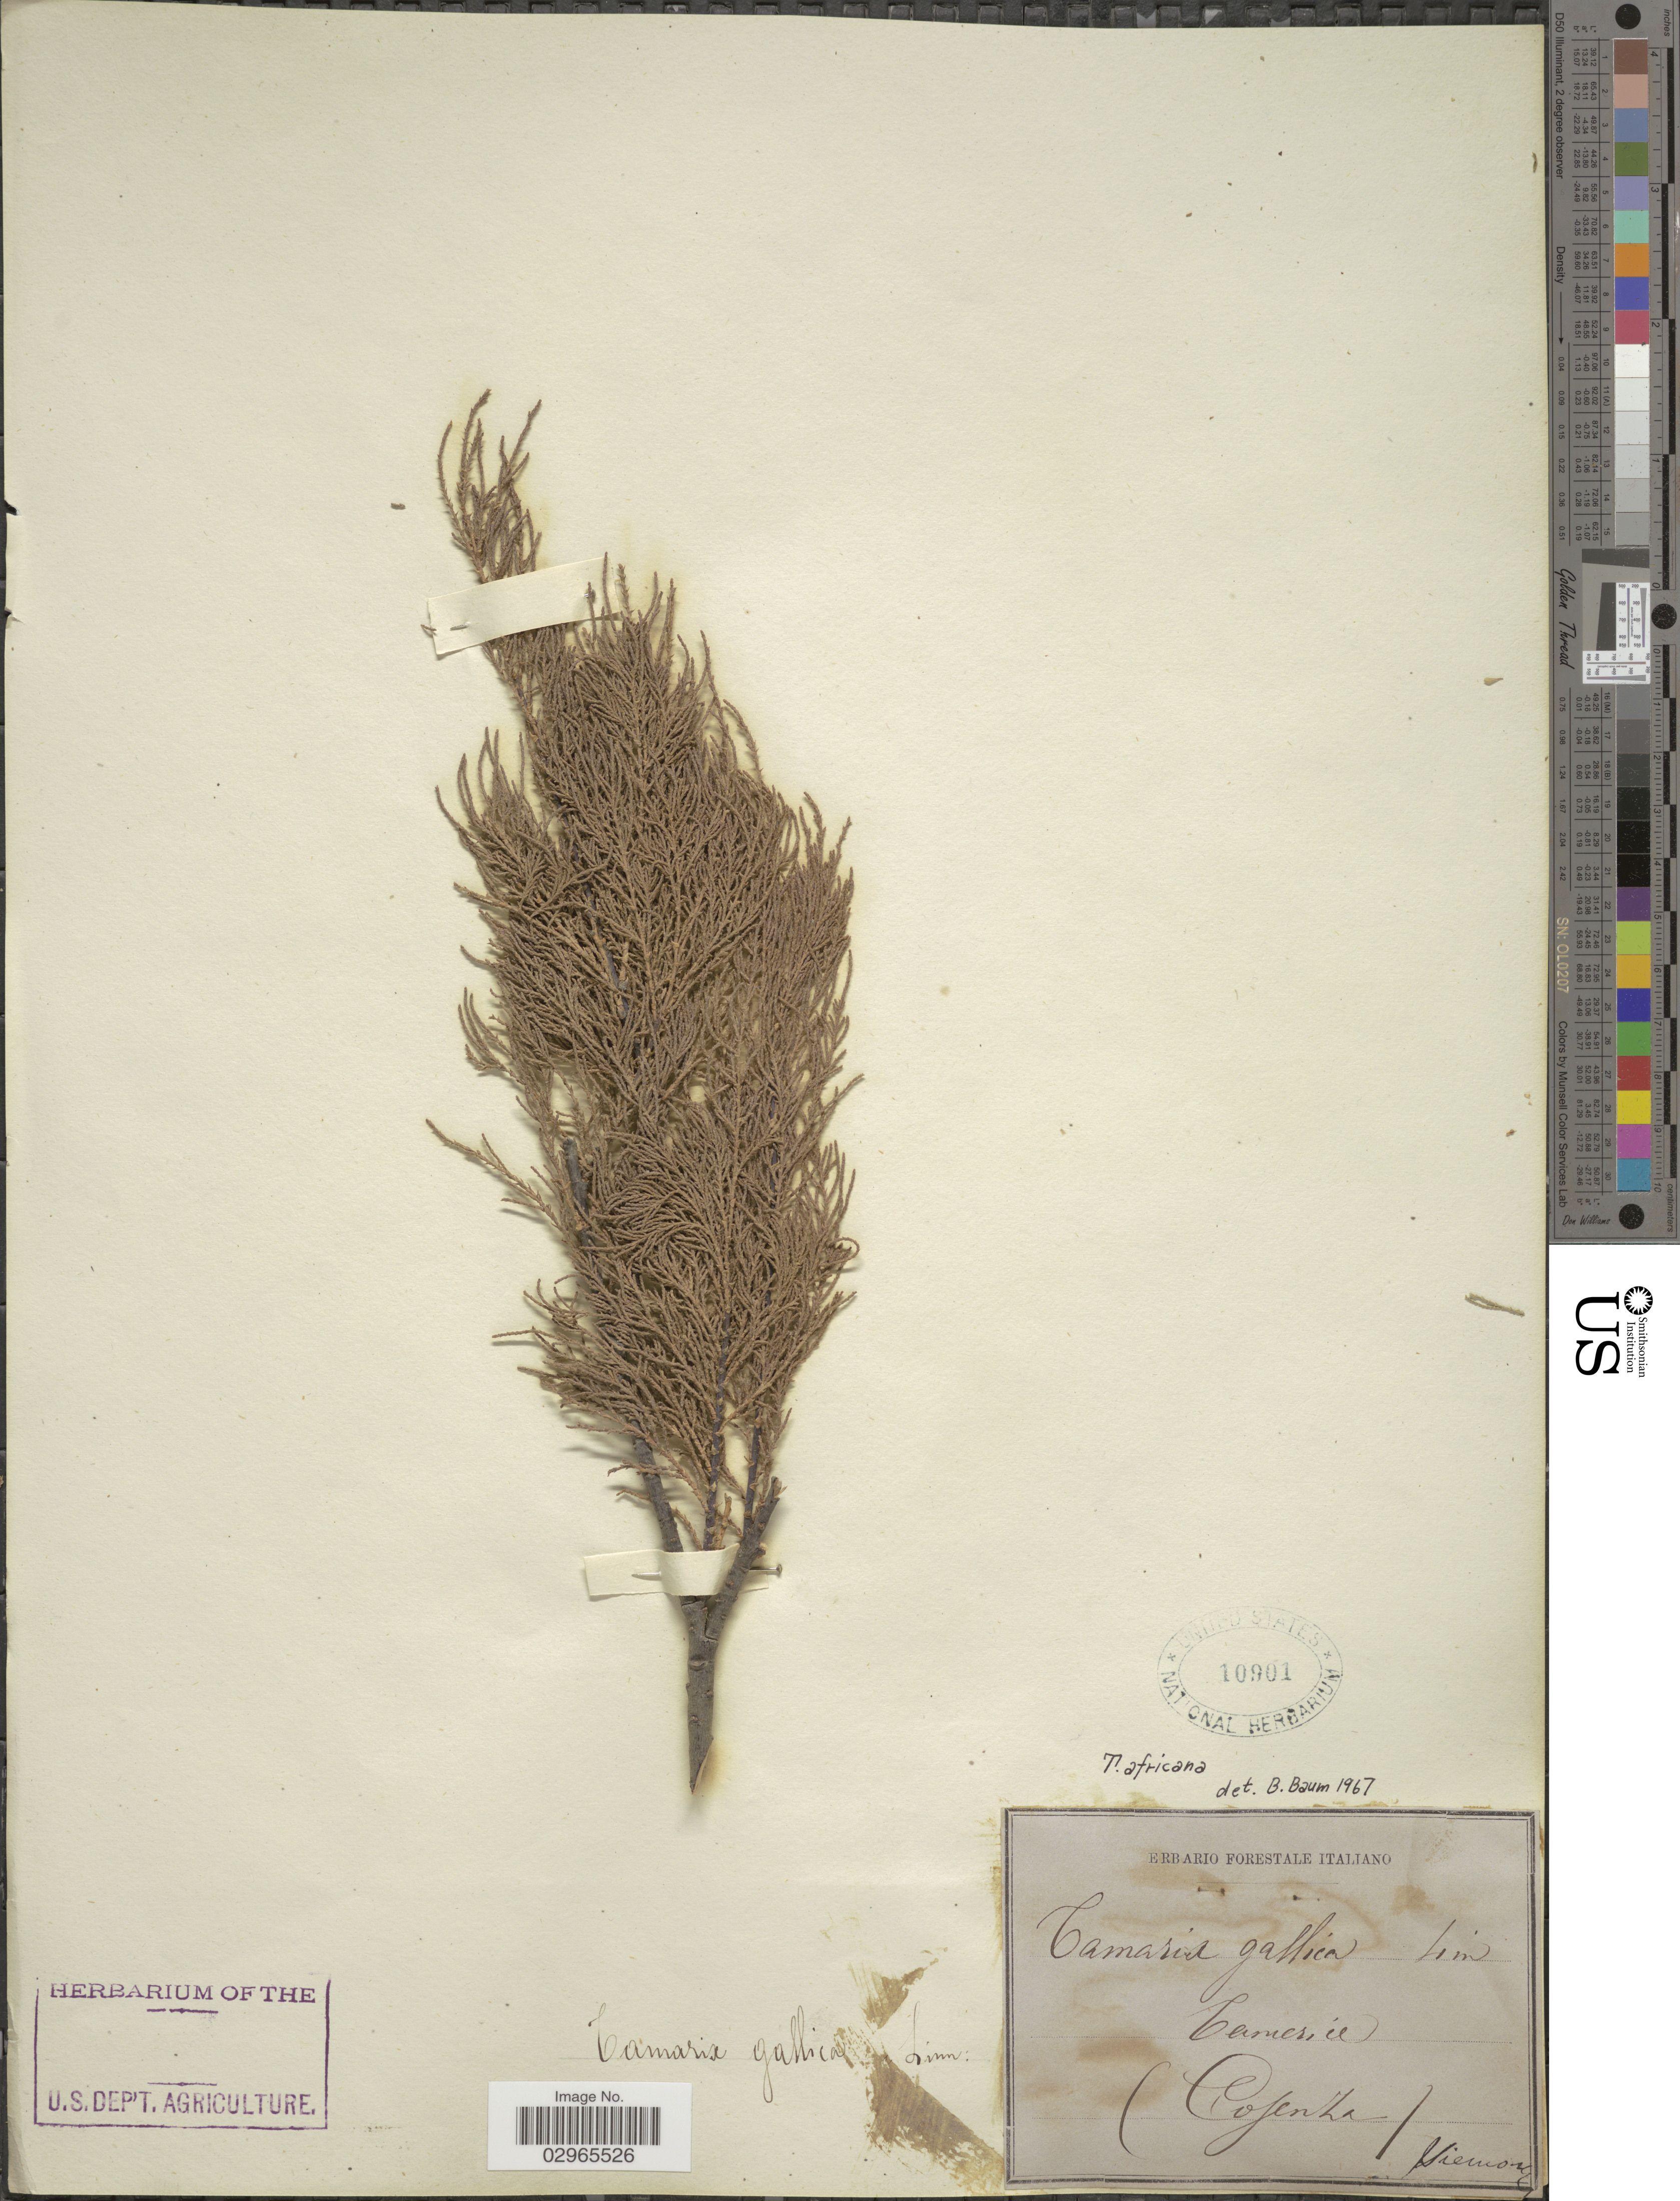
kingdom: Plantae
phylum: Tracheophyta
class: Magnoliopsida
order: Caryophyllales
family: Tamaricaceae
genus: Tamarix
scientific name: Tamarix africana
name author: Poir.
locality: Cofenza [interpreted].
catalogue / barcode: US 10901